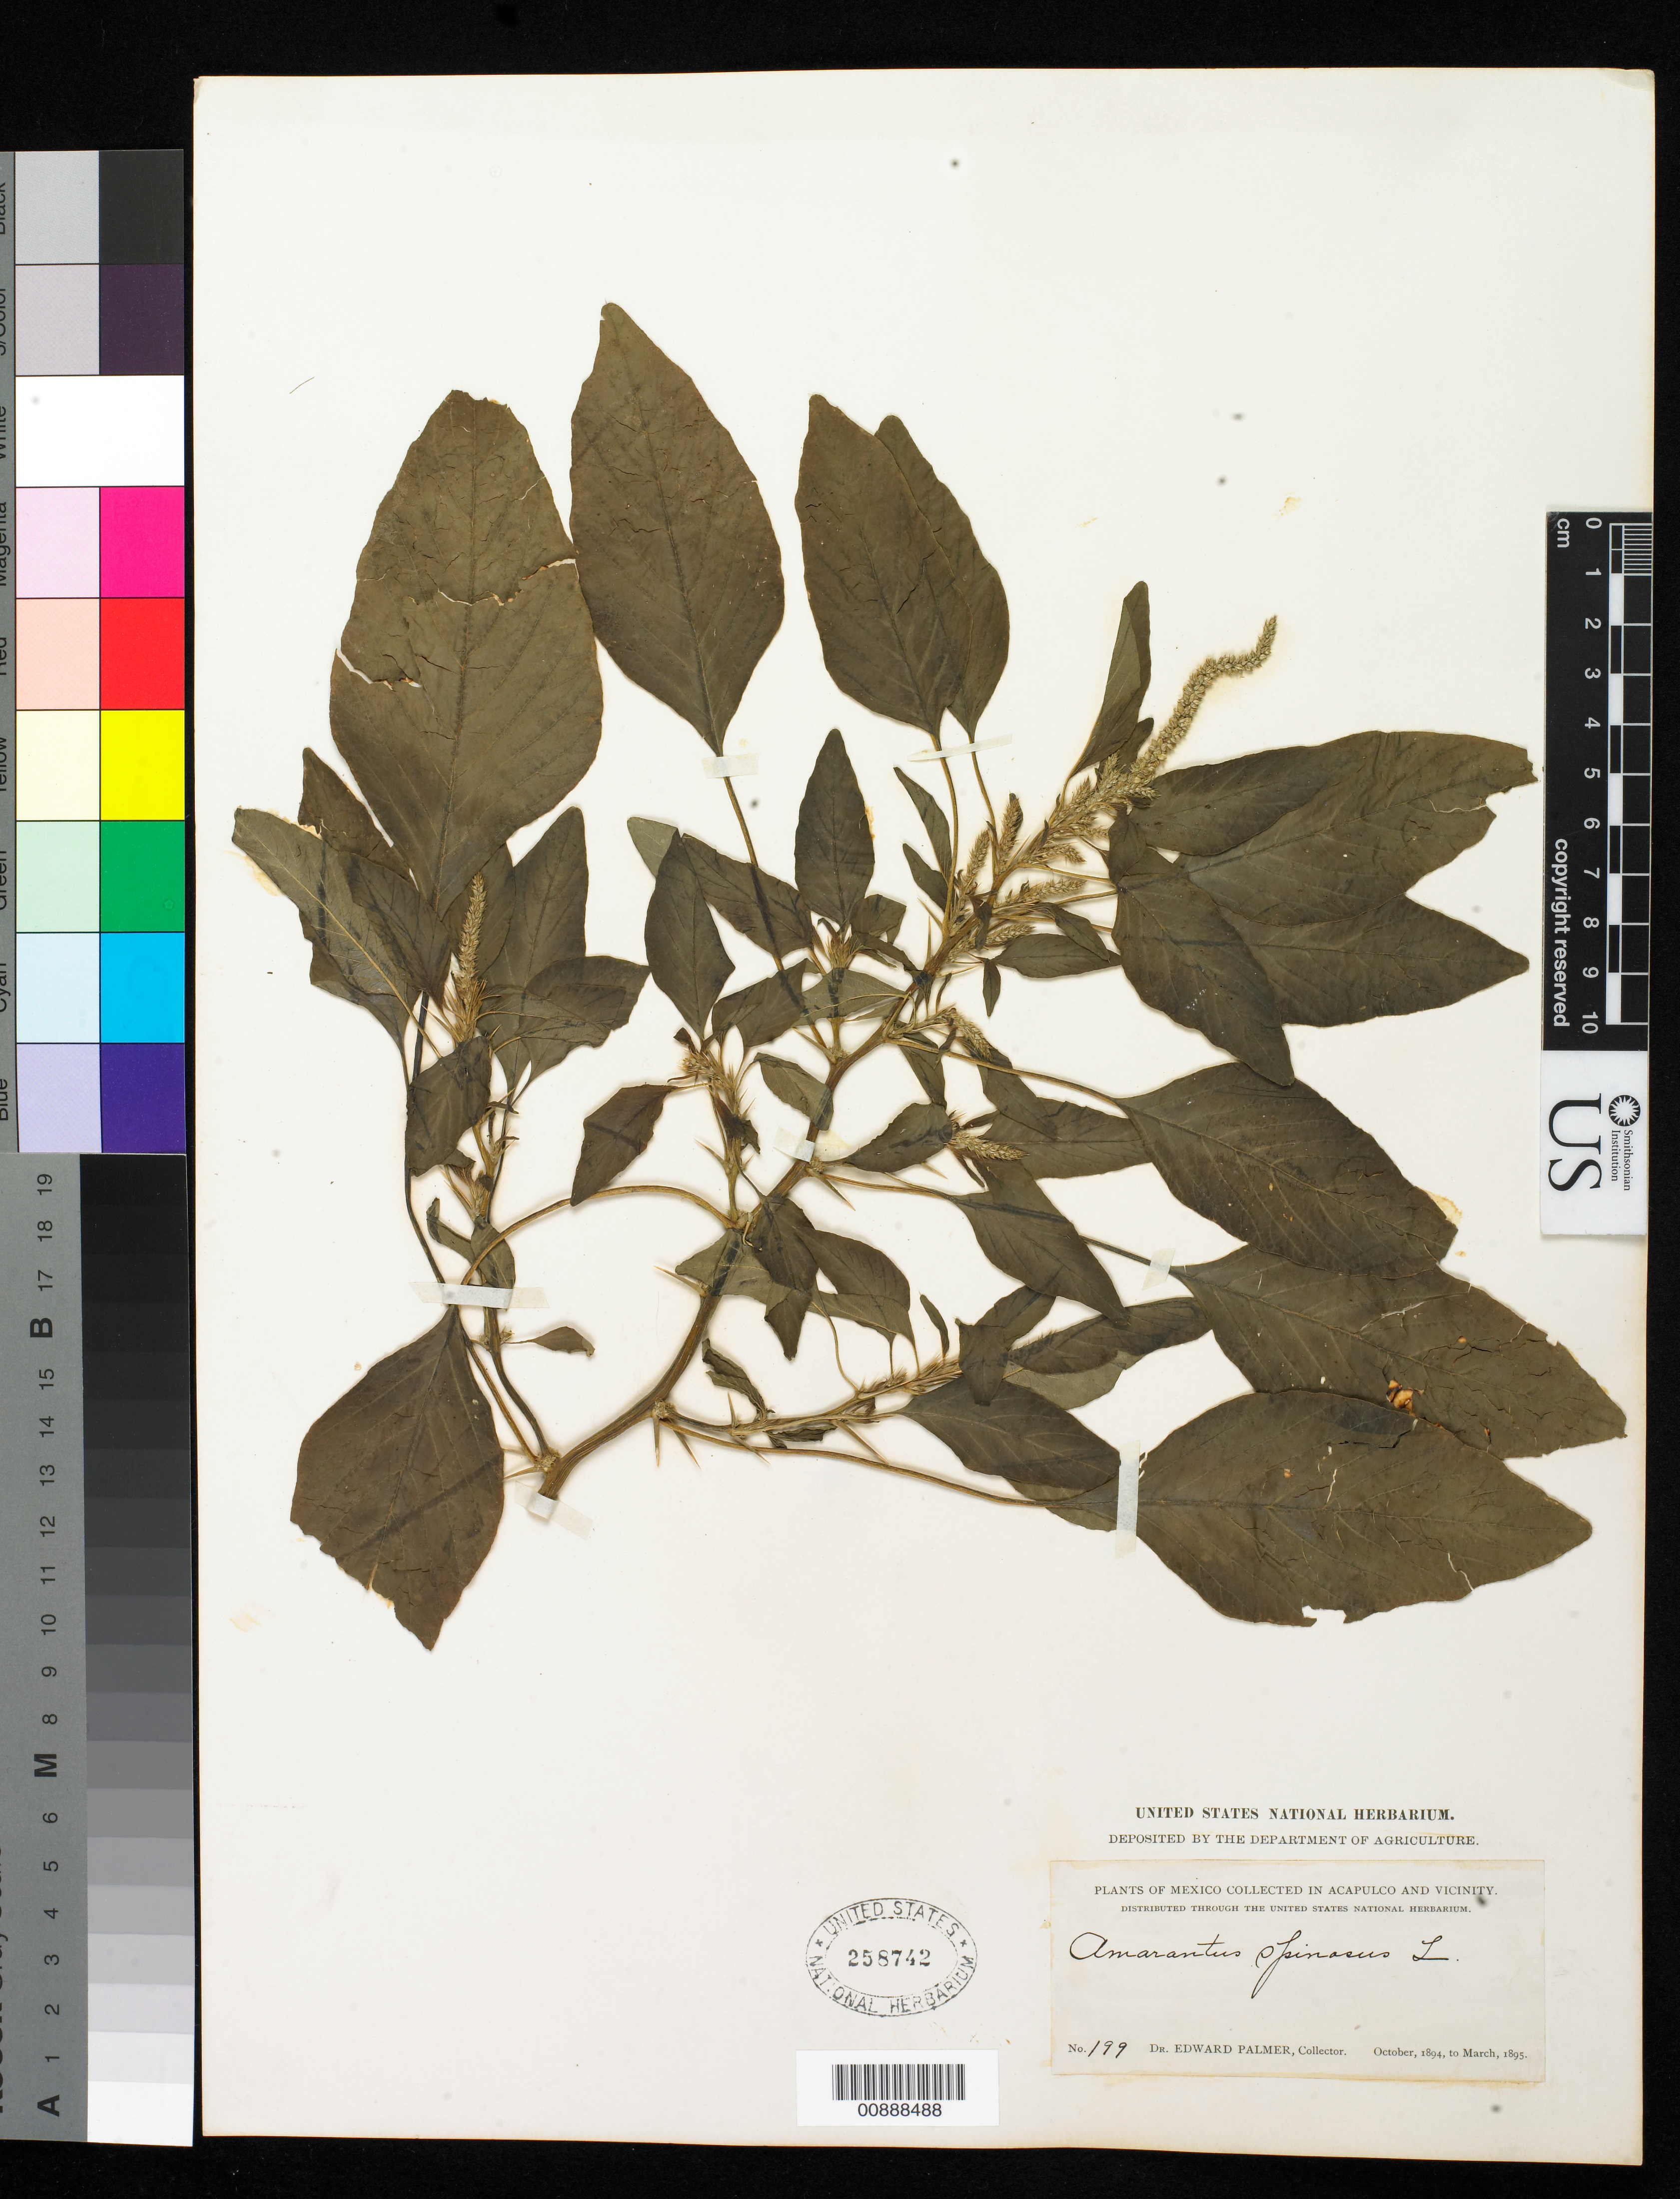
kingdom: Plantae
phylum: Tracheophyta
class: Magnoliopsida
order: Caryophyllales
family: Amaranthaceae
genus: Amaranthus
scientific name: Amaranthus spinosus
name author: L.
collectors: E. Palmer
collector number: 199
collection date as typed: Oct 1894 to -- Mar 1895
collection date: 1894-10/1895-03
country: Mexico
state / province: Guerrero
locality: Acapulco, Guerrero and vicinity.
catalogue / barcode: US 258742